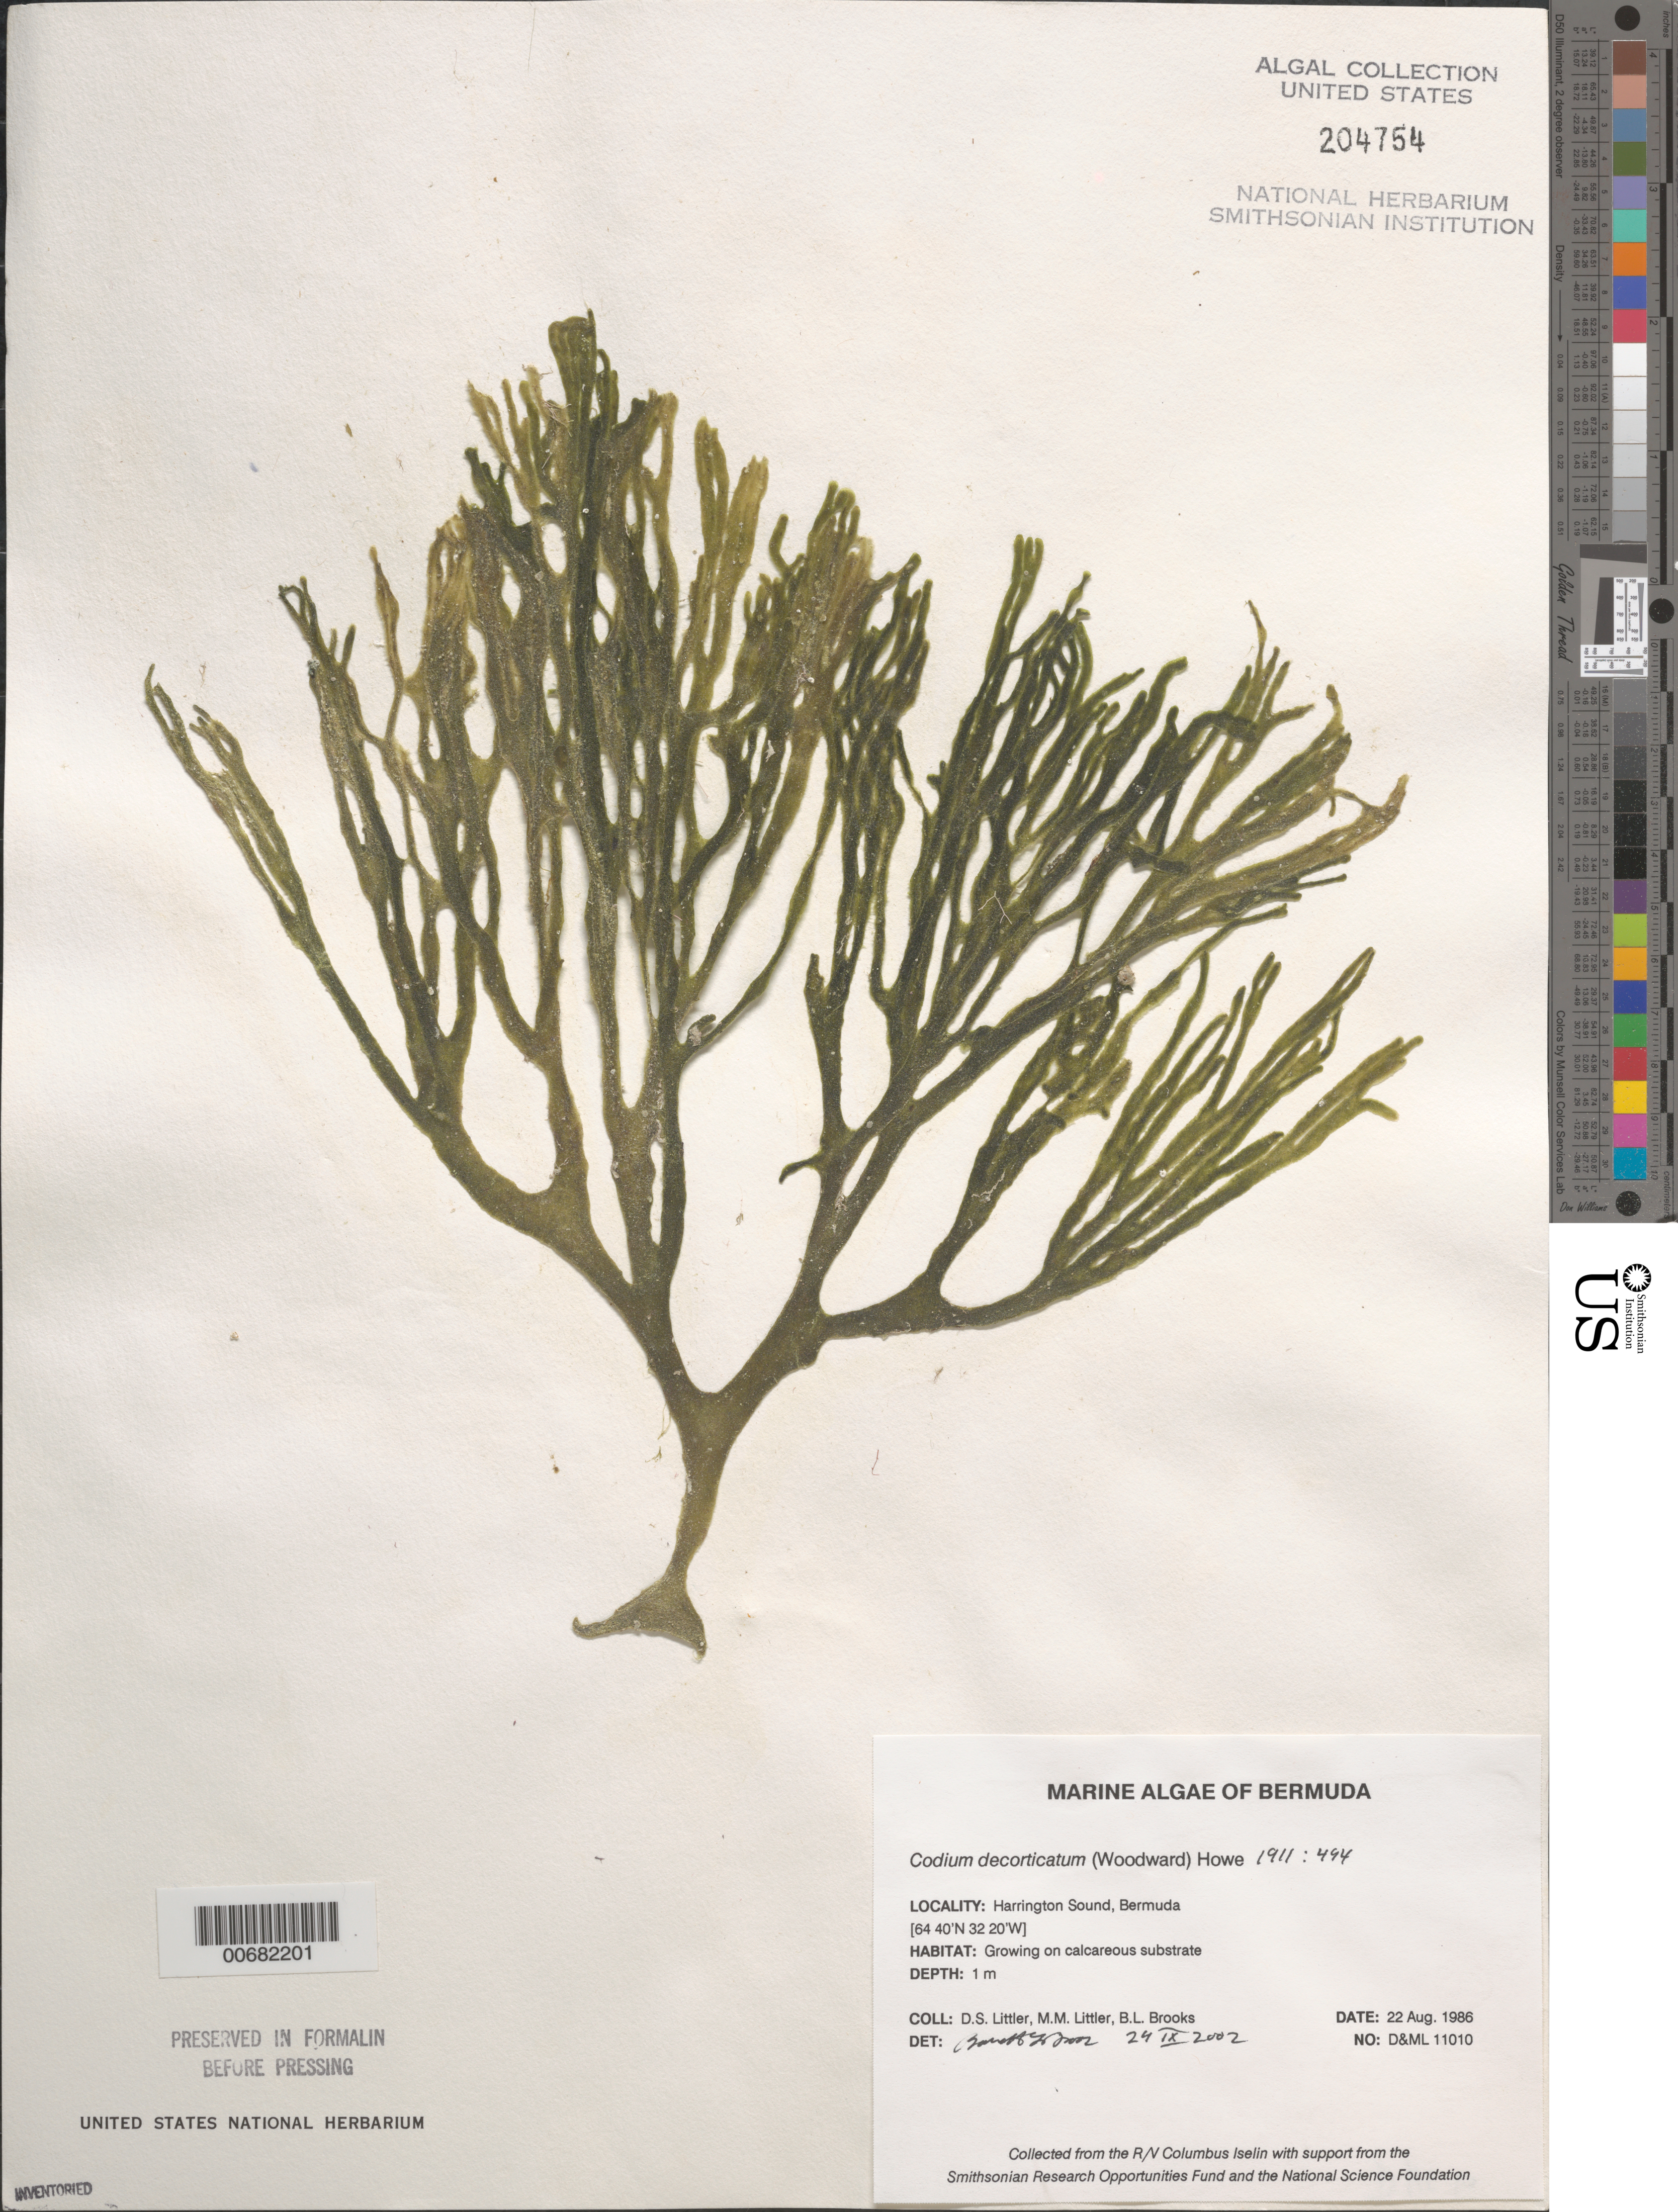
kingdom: Plantae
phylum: Chlorophyta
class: Ulvophyceae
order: Bryopsidales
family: Codiaceae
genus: Codium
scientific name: Codium decorticatum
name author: (Woodw.) M. Howe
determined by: Brooks, B. L., (BOT), Smithsonian Institution - National Museum of Natural History (UNITED STATES)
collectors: D. S. Littler, M. M. Littler & B. Brooks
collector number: D&ML 11010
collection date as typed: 22 Aug 1986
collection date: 1986-08-22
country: Bermuda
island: Bermuda Island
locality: Harrington Sound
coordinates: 32 20' N, 64 40' W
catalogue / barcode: US 204754